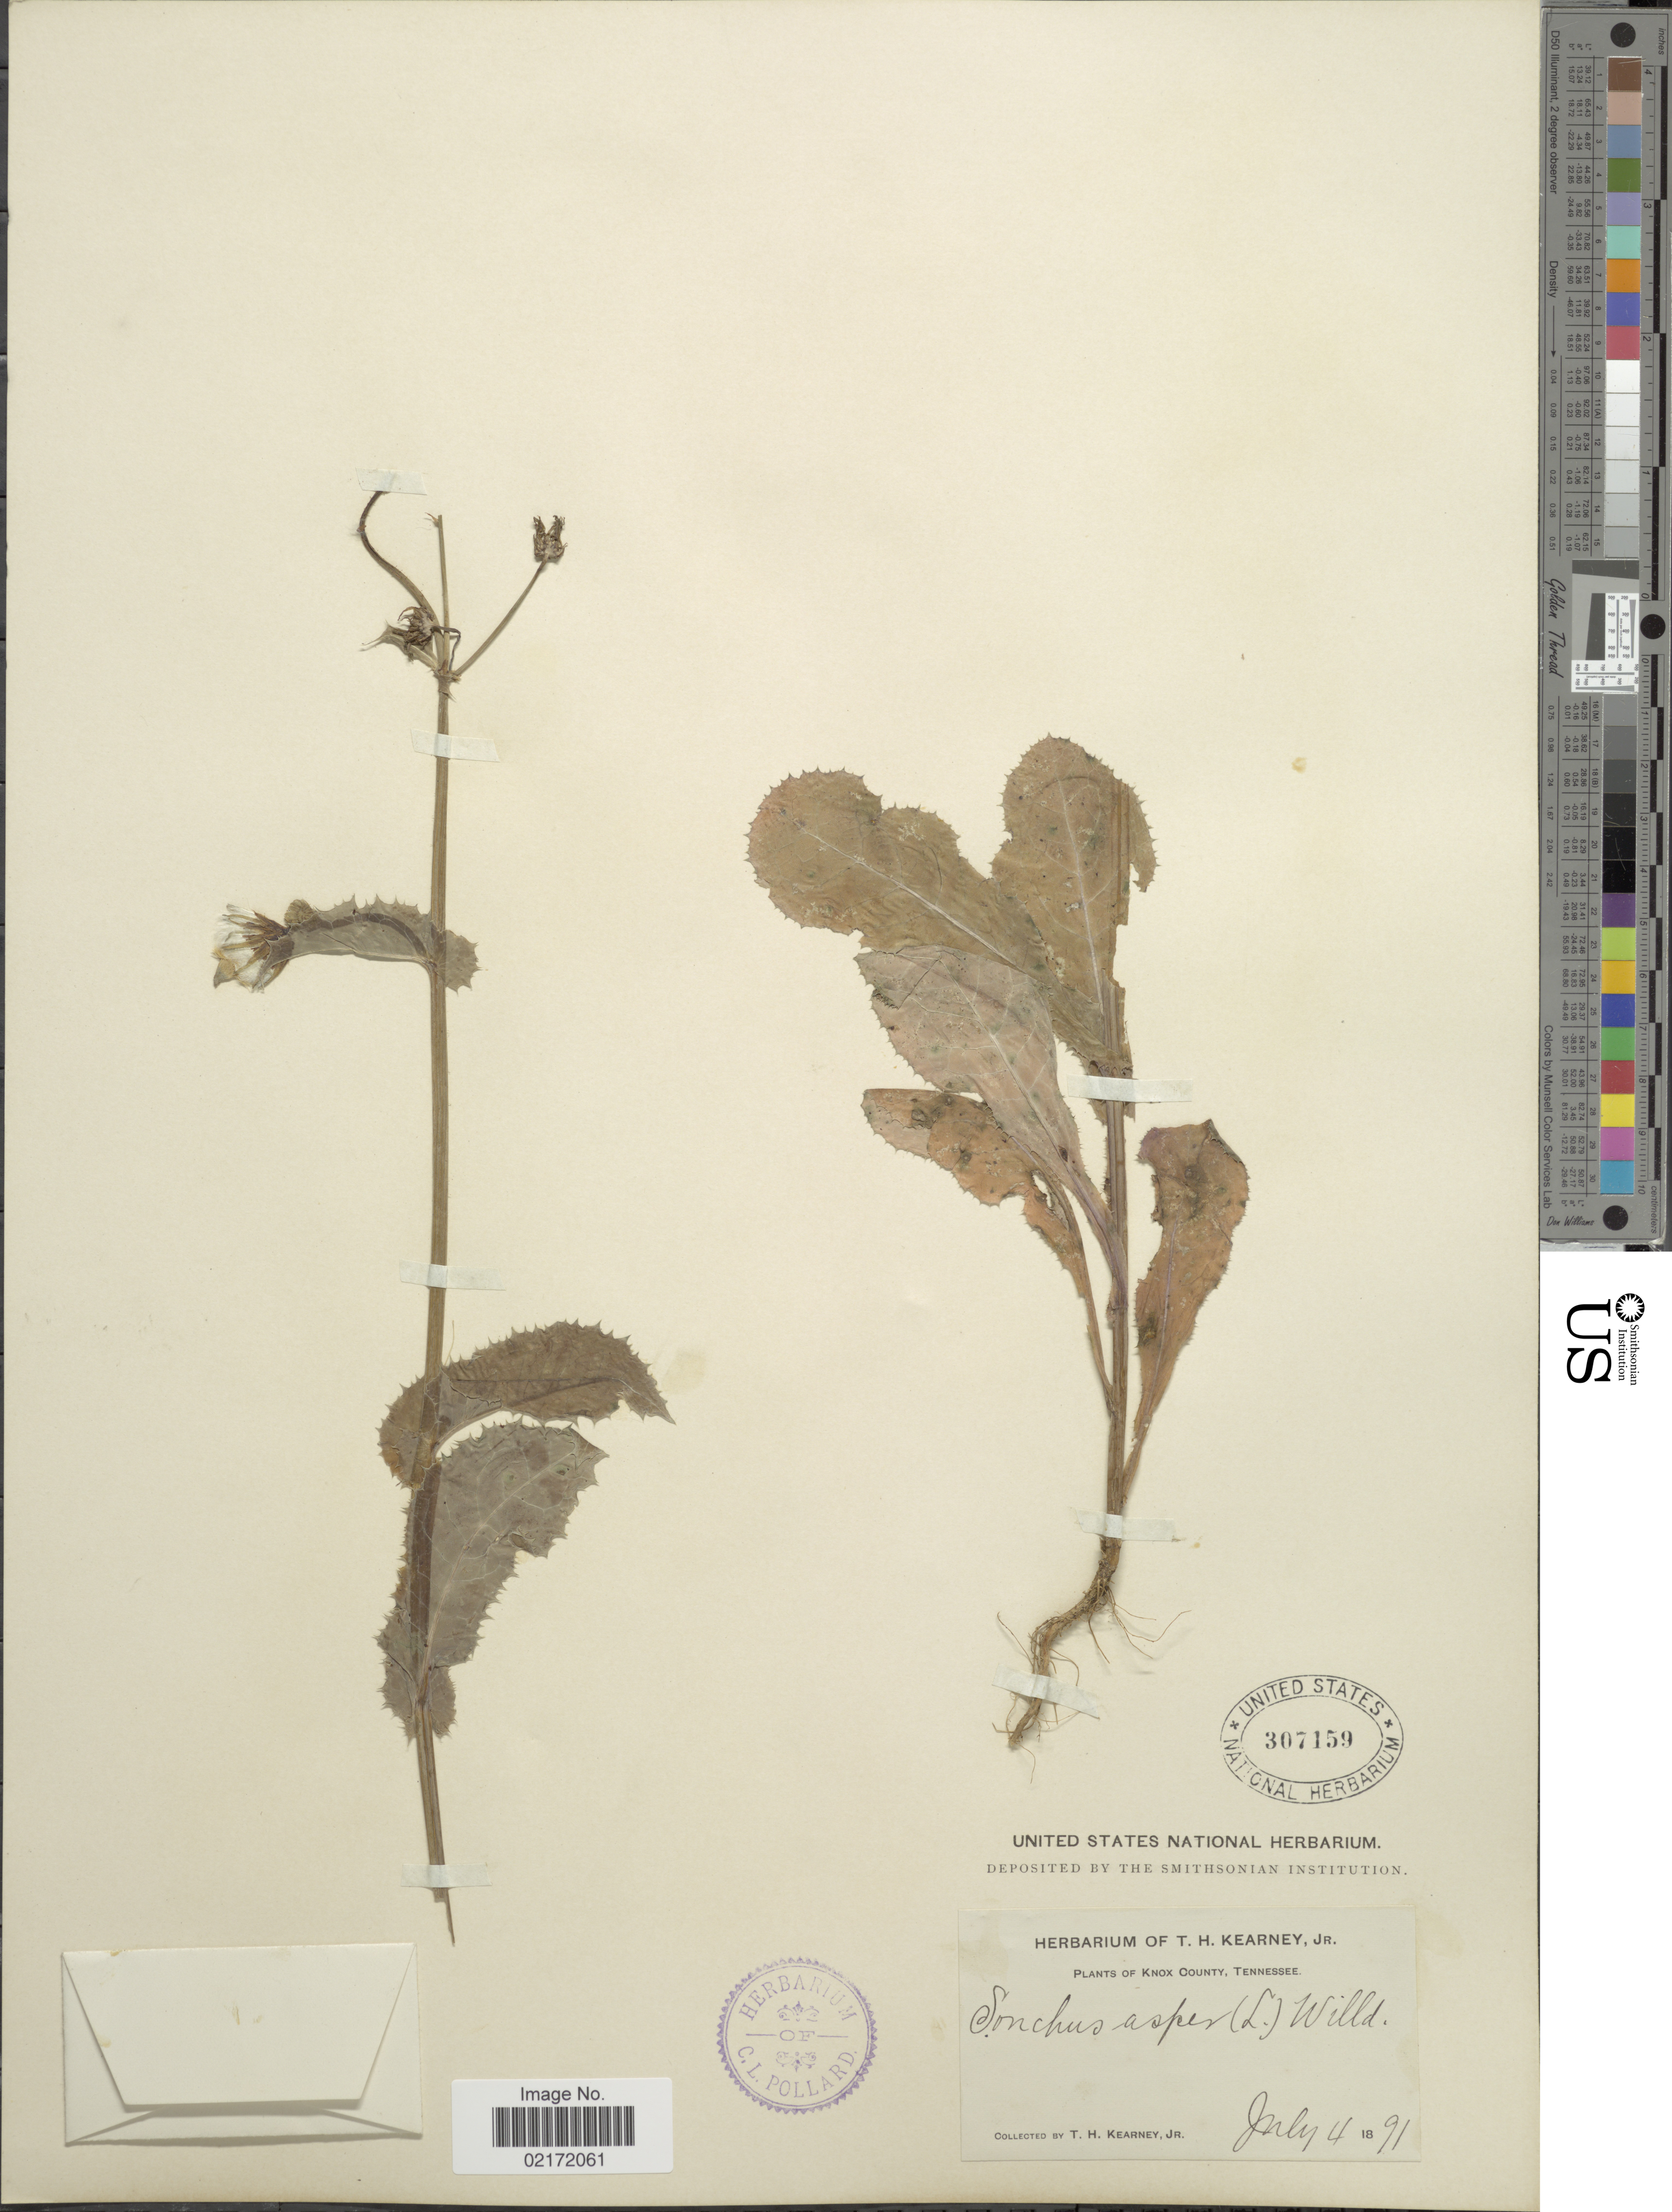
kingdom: Plantae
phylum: Tracheophyta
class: Magnoliopsida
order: Asterales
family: Asteraceae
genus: Sonchus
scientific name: Sonchus asper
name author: (L.) Hill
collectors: T. H. Kearney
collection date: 1891-07-04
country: United States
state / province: Tennessee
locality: Knox County, Tennessee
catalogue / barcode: US 307159